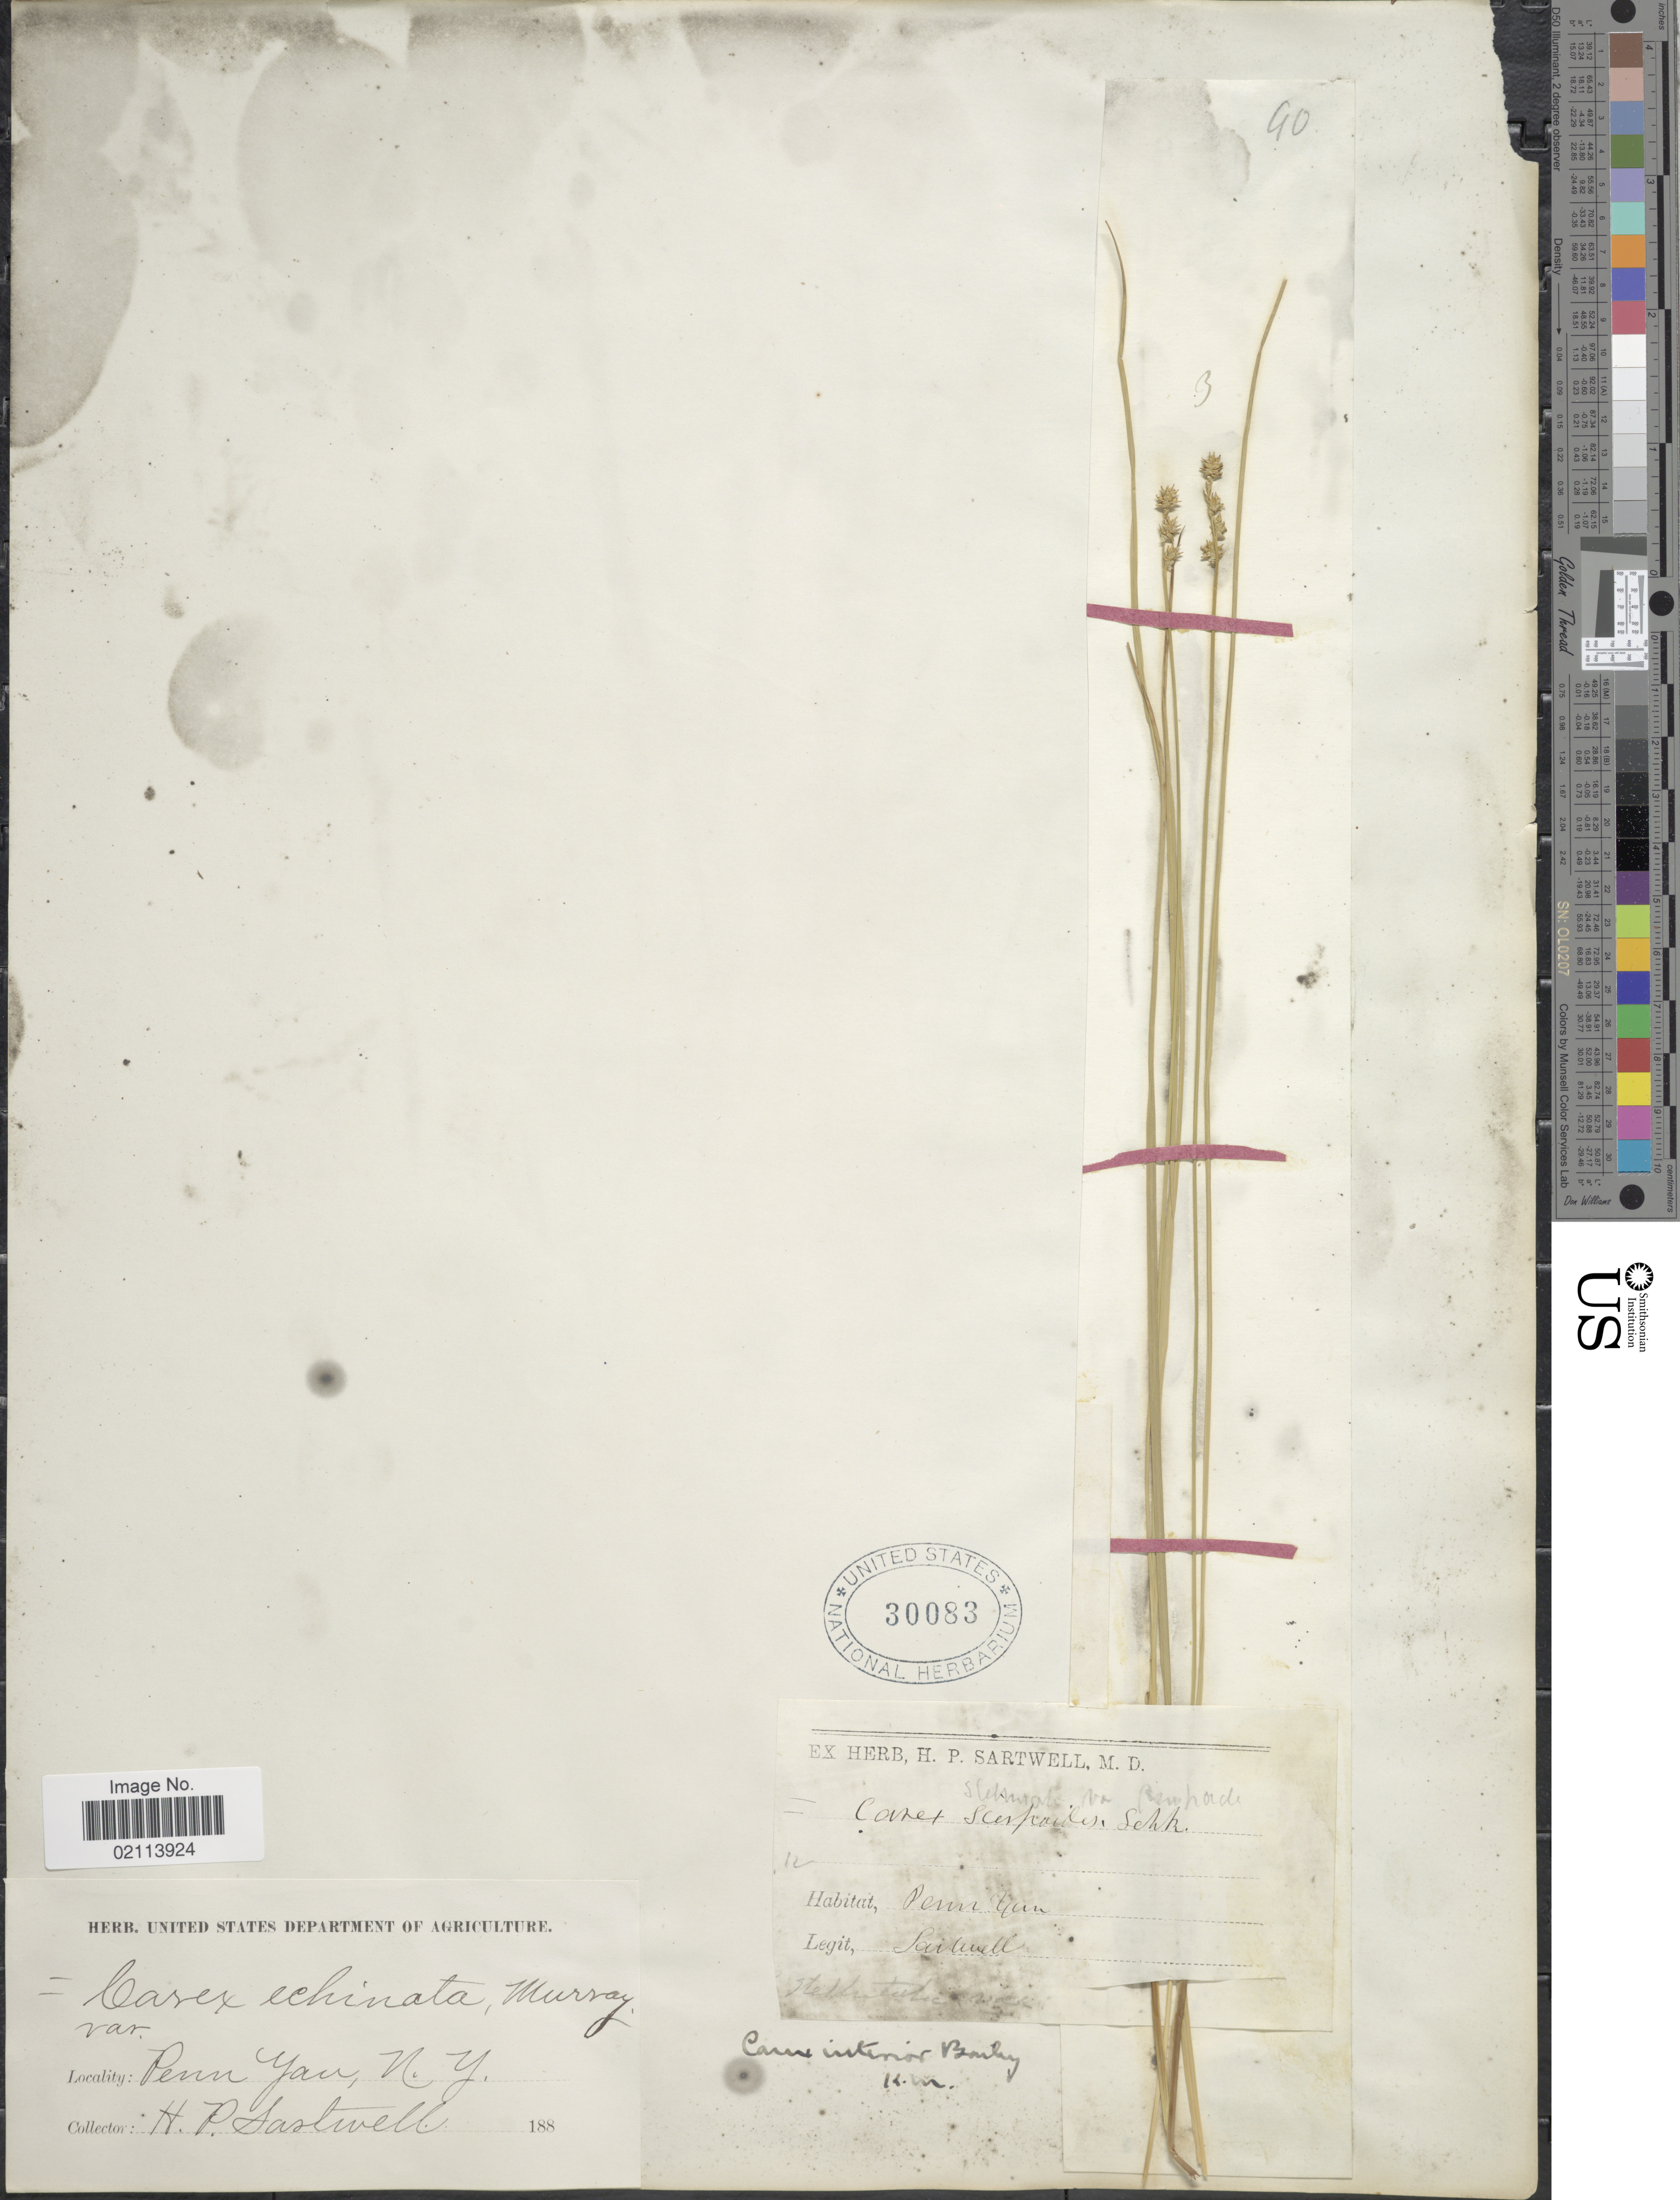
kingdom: Plantae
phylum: Tracheophyta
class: Liliopsida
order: Poales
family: Cyperaceae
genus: Carex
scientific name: Carex interior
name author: L.H. Bailey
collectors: H. P. Sartwell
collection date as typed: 188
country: United States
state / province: New York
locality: Penn Yan.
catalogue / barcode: US 30083